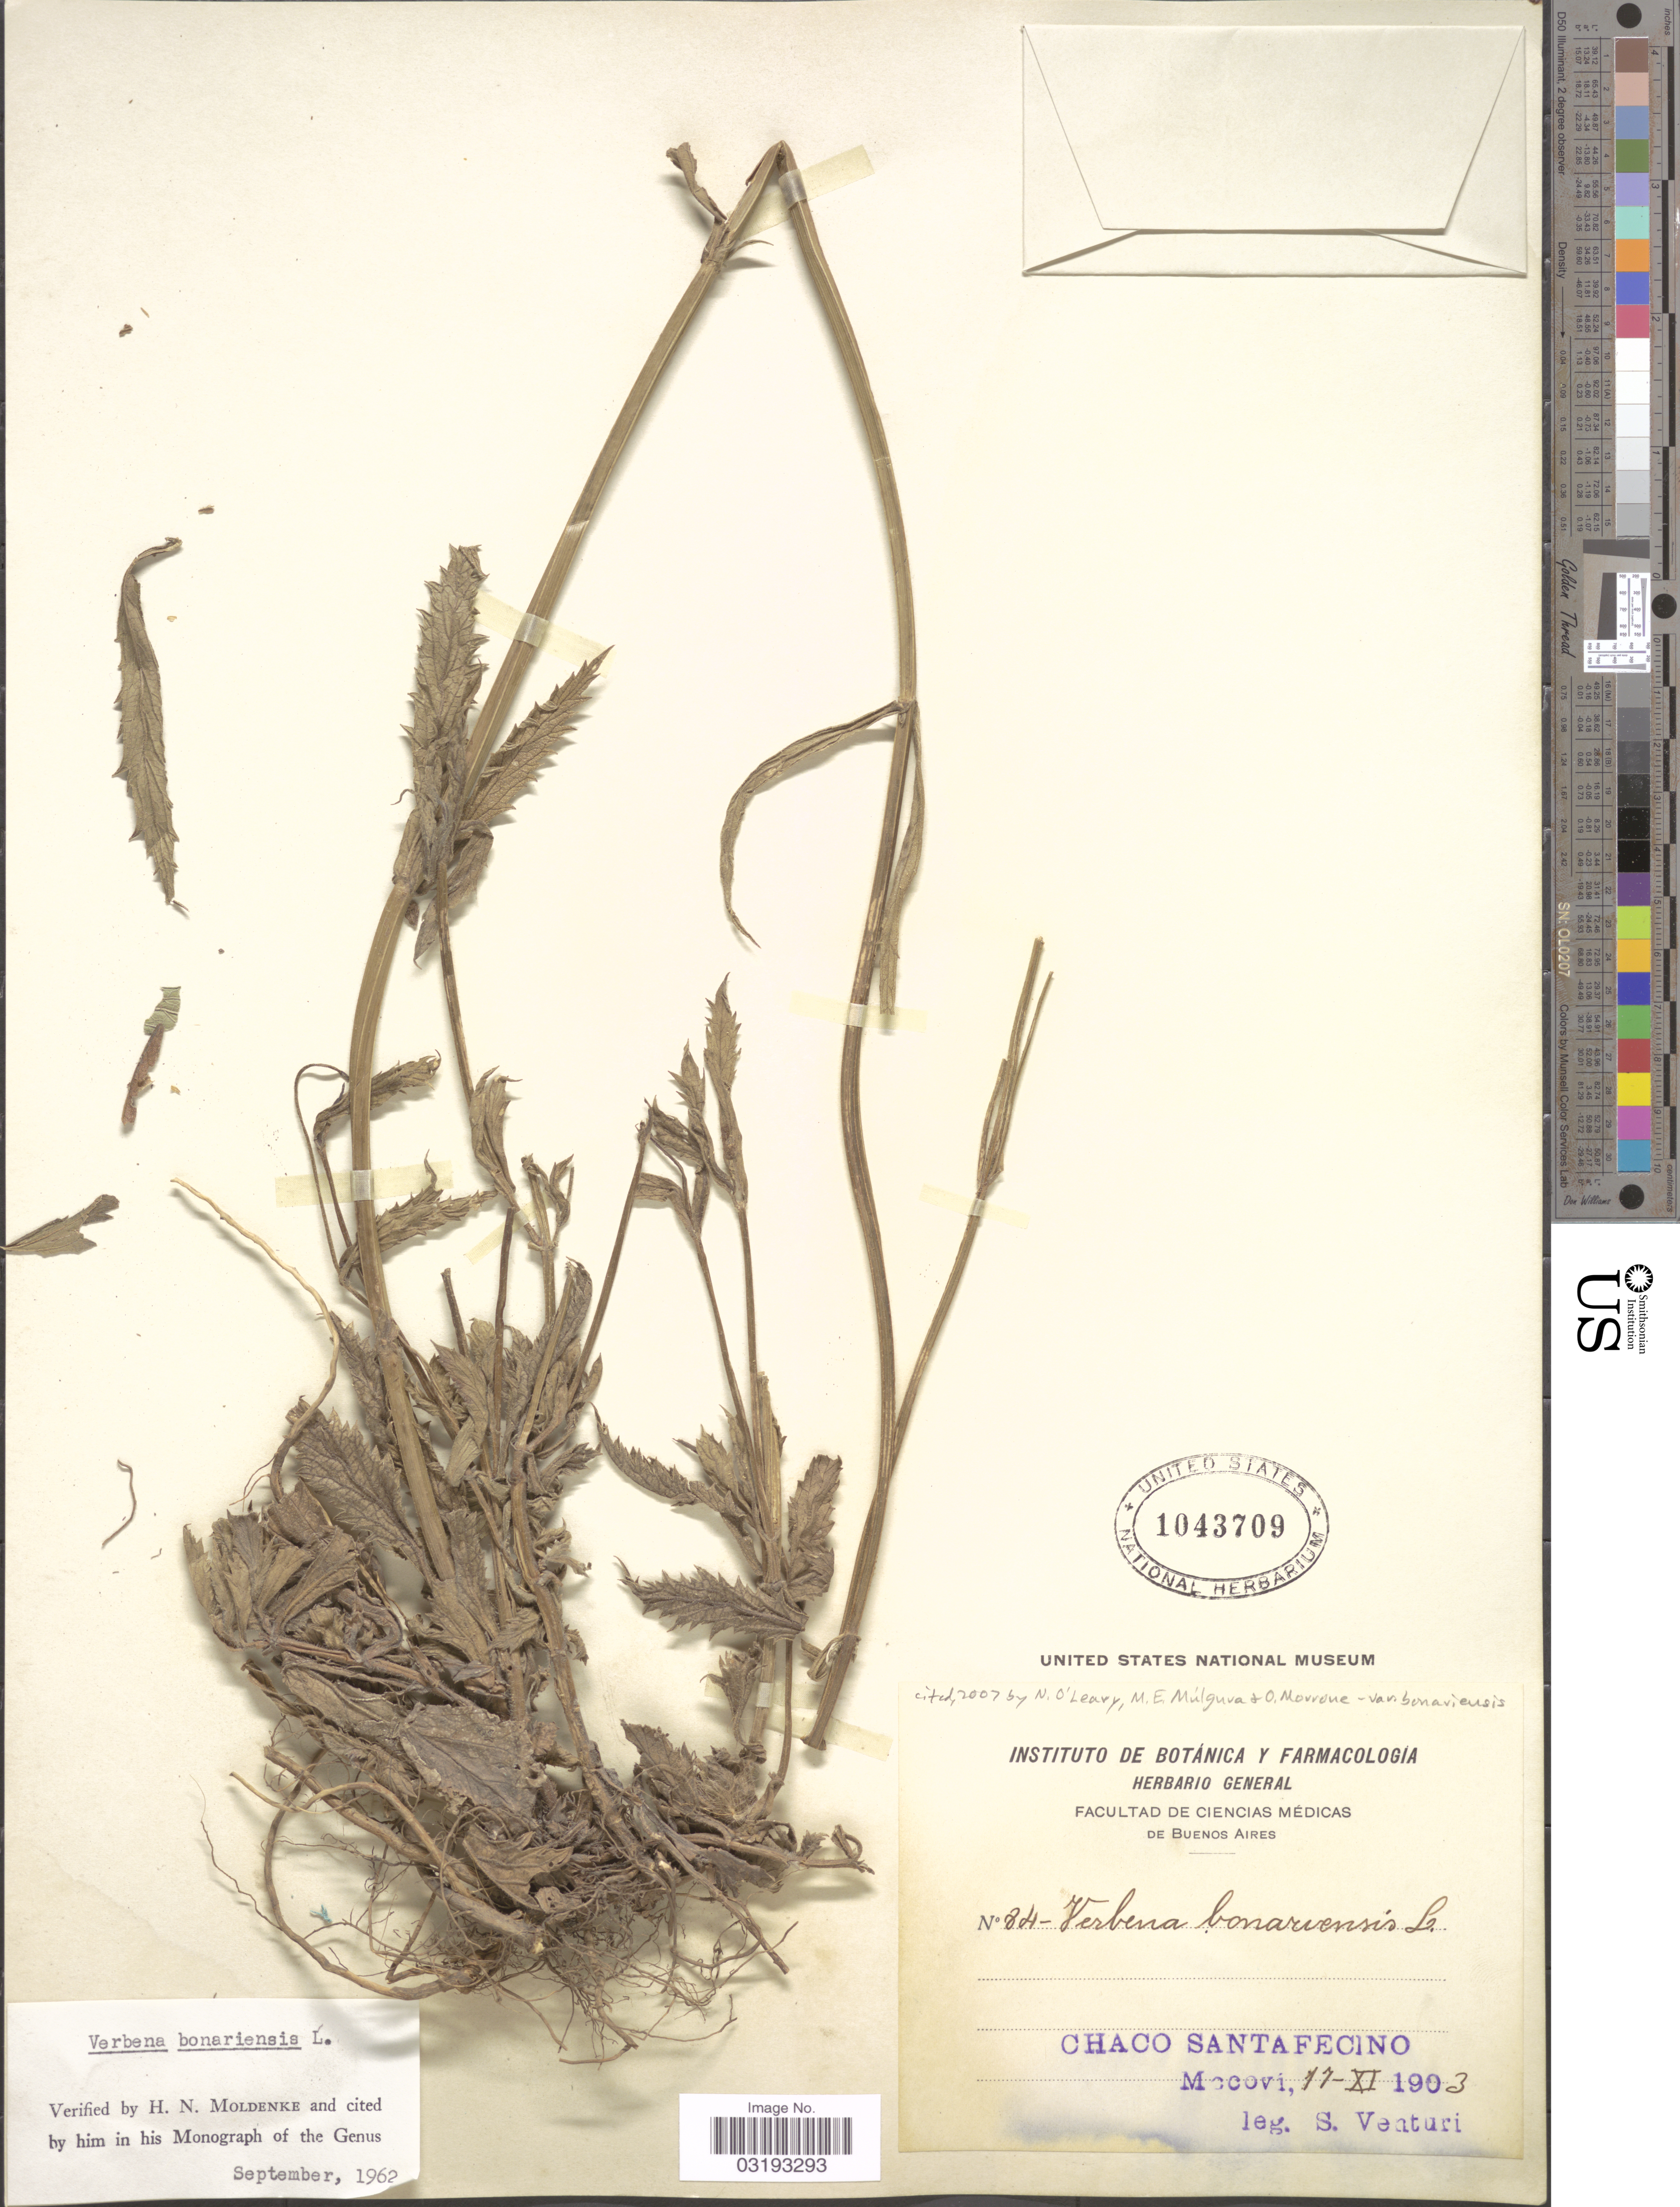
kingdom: Plantae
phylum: Tracheophyta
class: Magnoliopsida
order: Lamiales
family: Verbenaceae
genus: Verbena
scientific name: Verbena bonariensis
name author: L.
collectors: S. Venturi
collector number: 84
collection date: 1903-11-17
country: Argentina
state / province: Buenos Aires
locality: Chaco Santa Fecino. Mocovi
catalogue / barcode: US 1043709